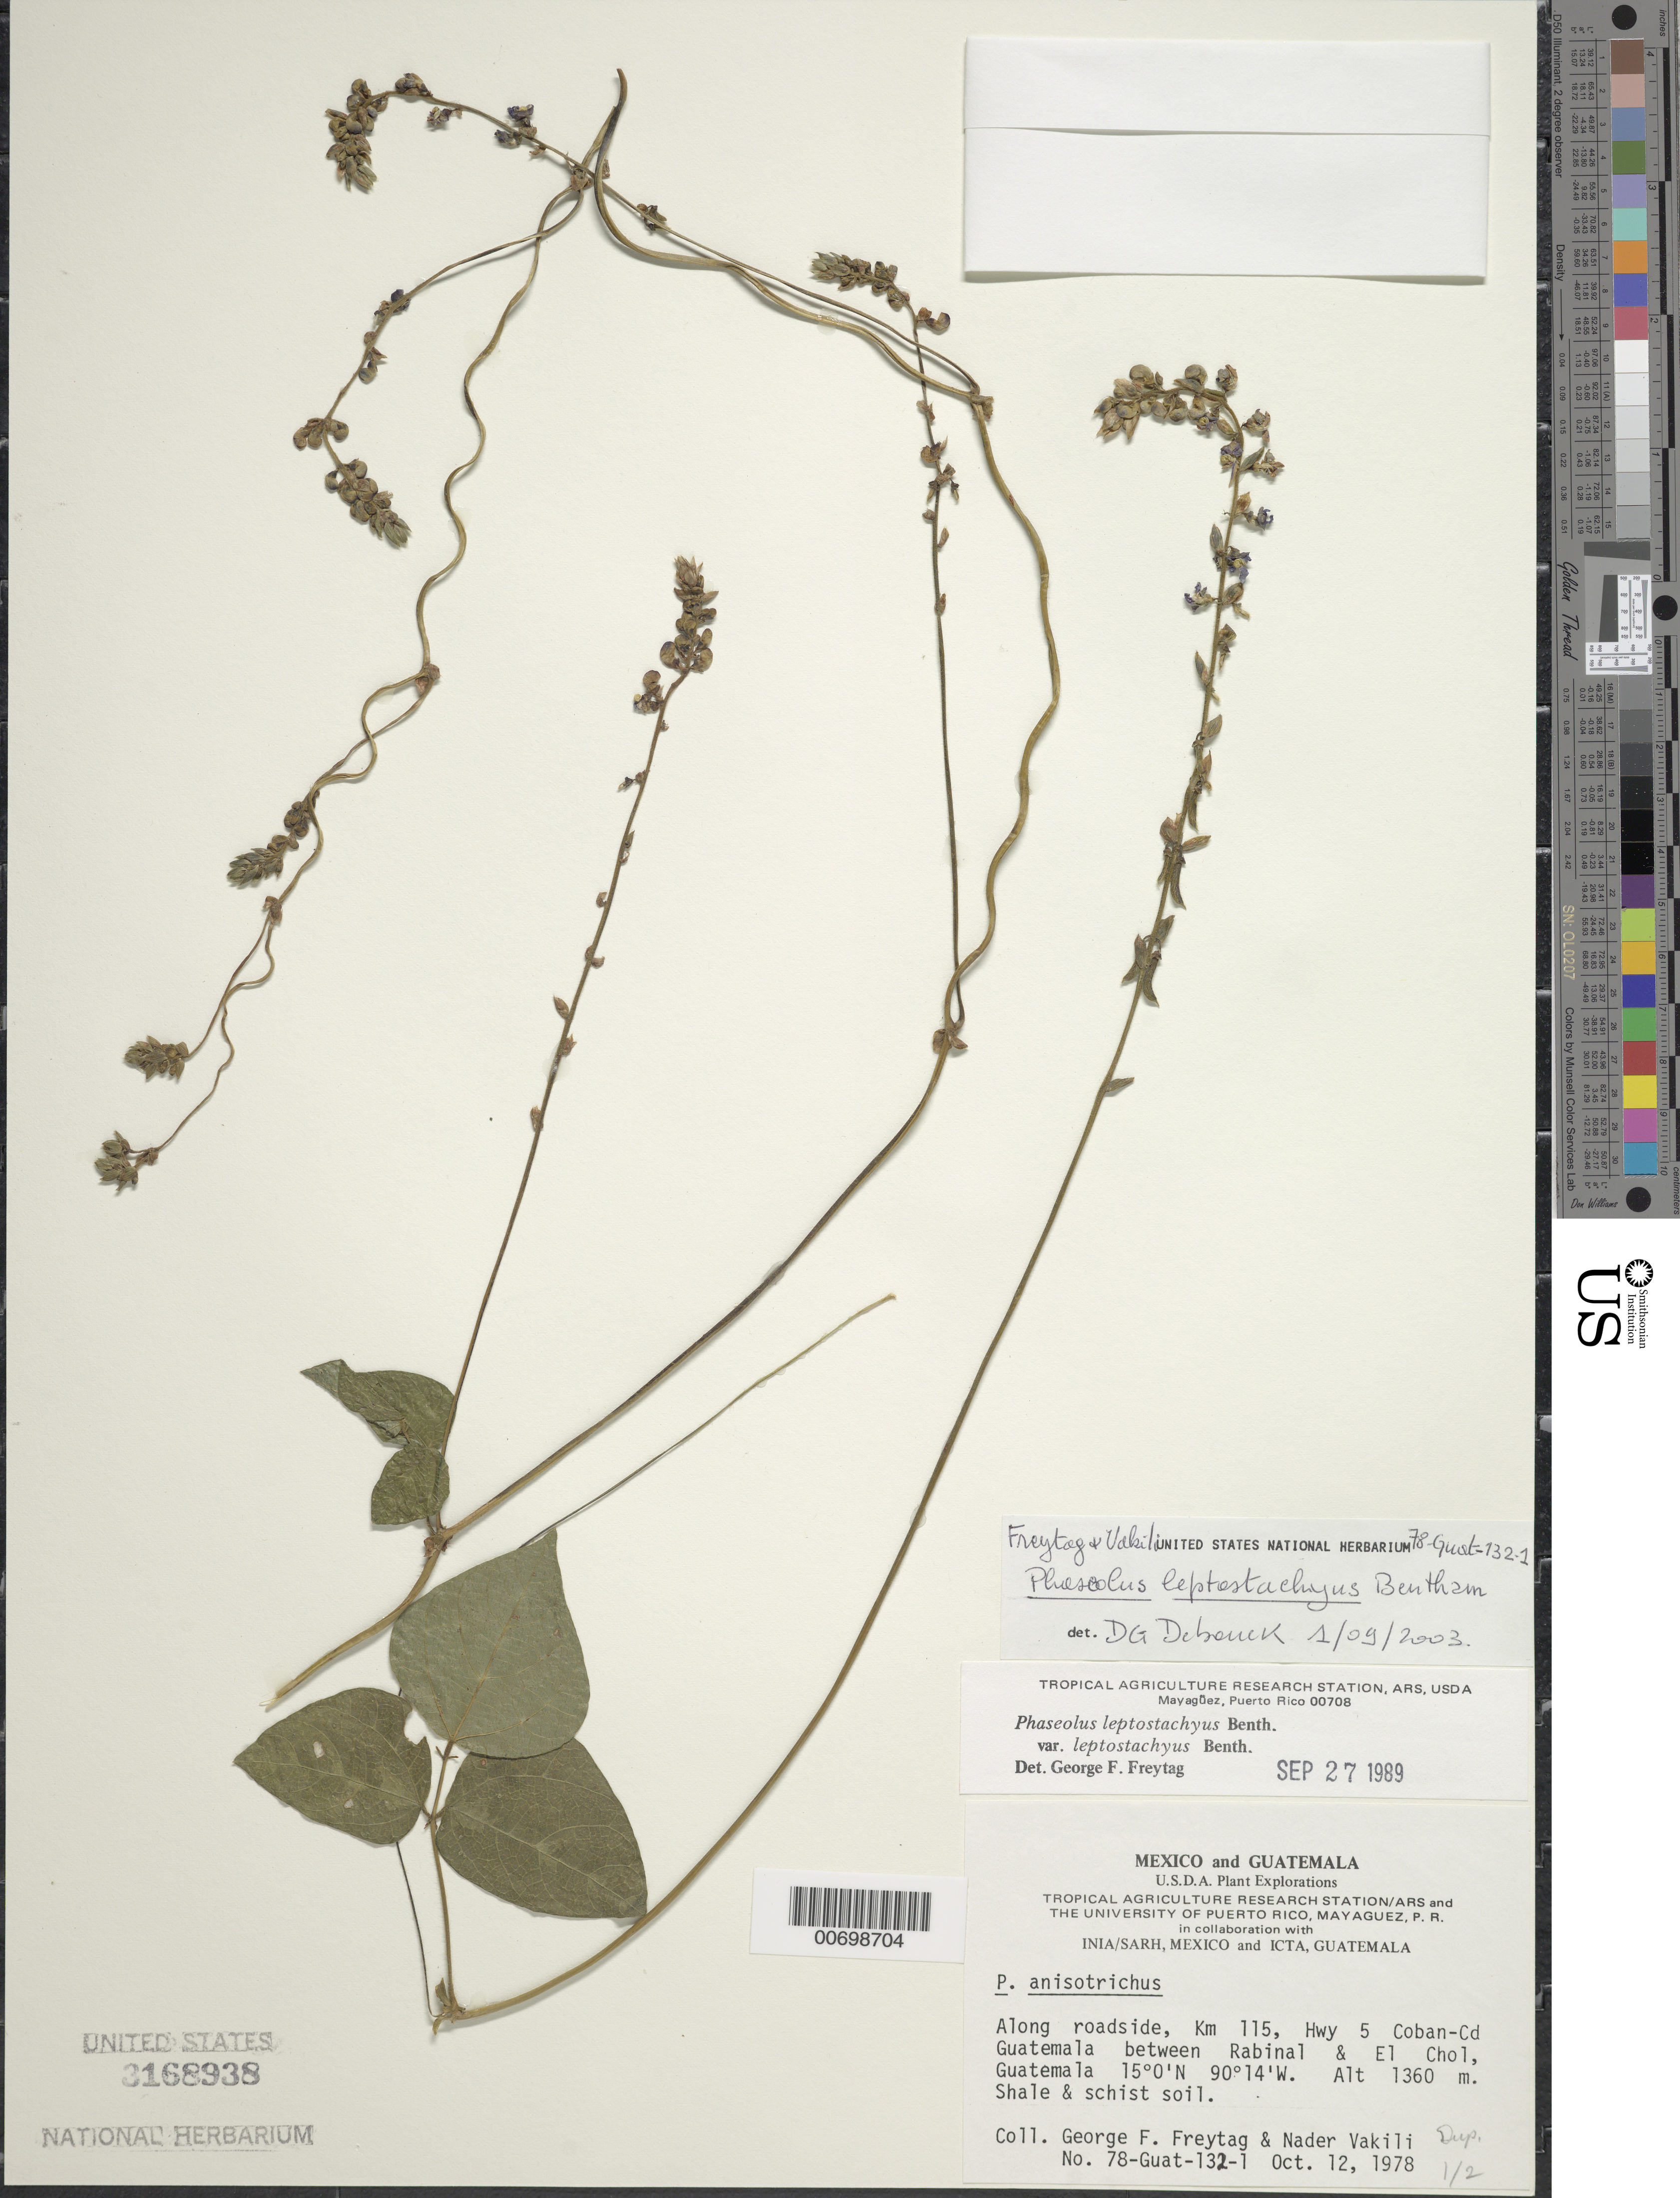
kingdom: Plantae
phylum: Tracheophyta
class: Magnoliopsida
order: Fabales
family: Fabaceae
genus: Phaseolus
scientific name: Phaseolus leptostachyus var. leptostachyus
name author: Benth.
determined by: Freytag, G. F.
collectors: G. F. Freytag & N. Vakili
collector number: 78-Guat-132-1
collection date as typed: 12 Oct 1978 or 10 Dec 1978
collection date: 1978-10-12 or 1978-12-10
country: Guatemala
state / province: Baja Verapaz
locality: km 115 Coban-Ciudad de Guatemala, between Rabinal & El Chol.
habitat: Along roadside. Shale & schist soil.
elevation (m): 1360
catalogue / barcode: US 3168938